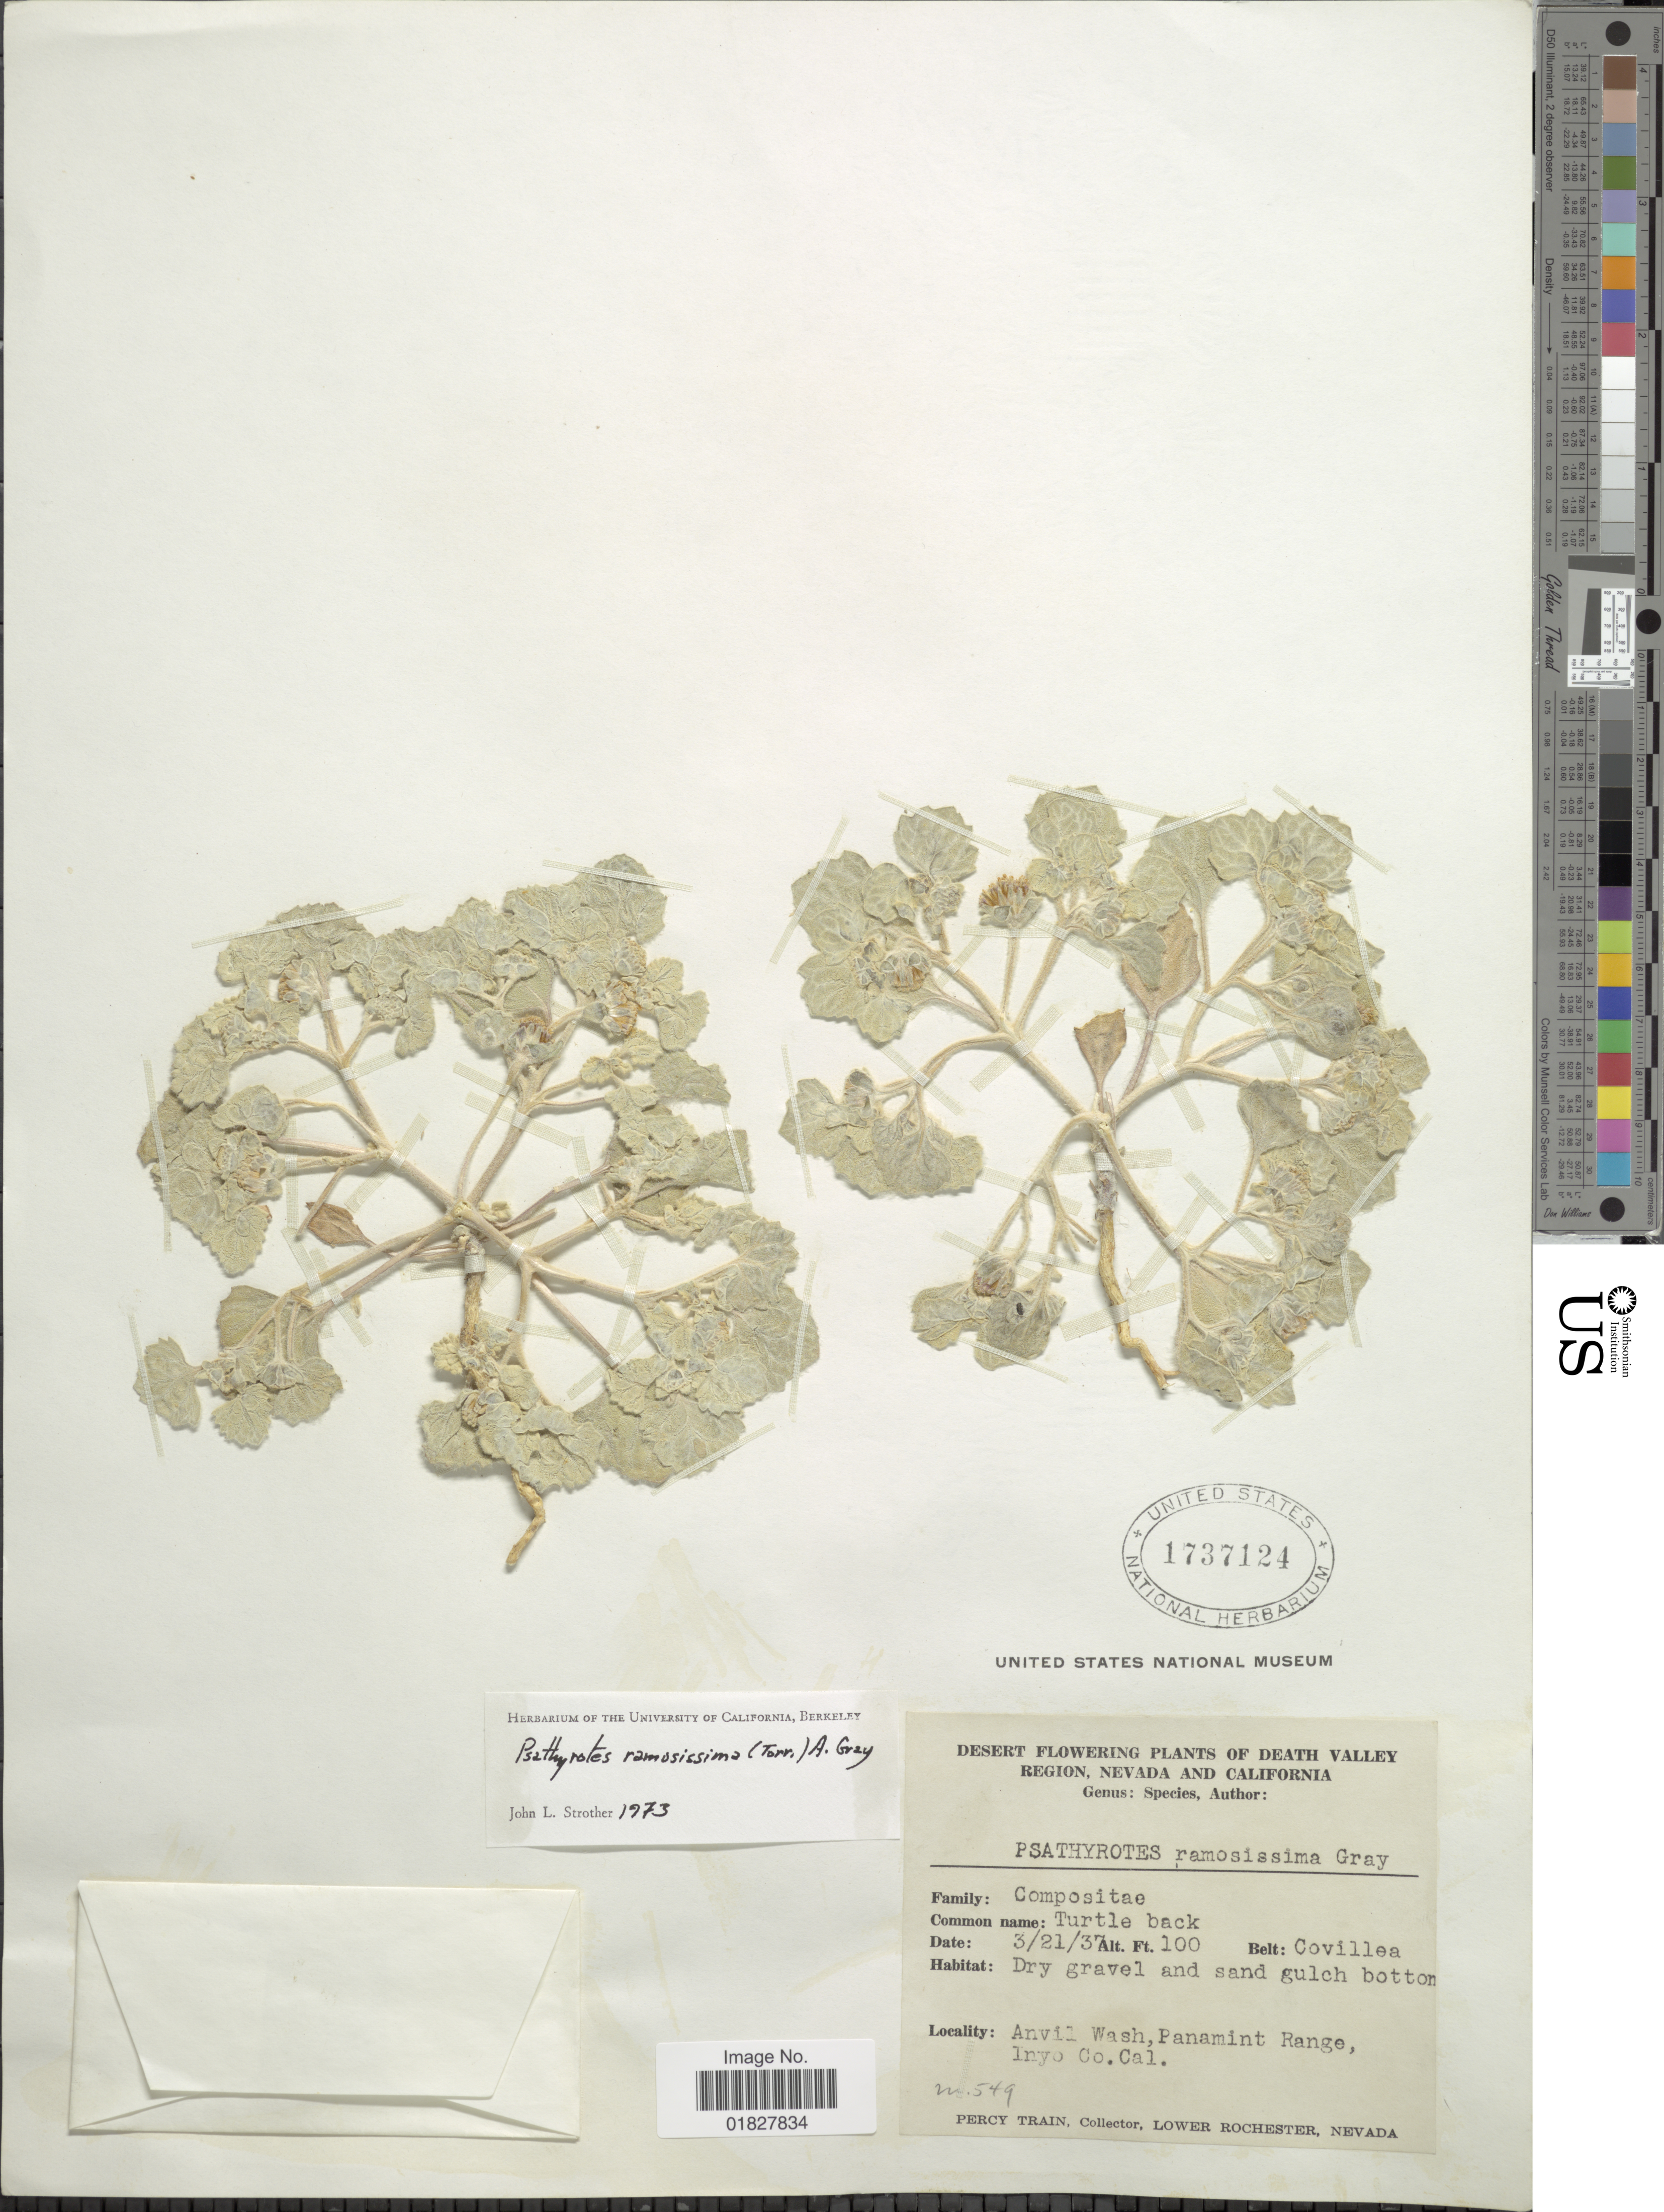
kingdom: Plantae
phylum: Tracheophyta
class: Magnoliopsida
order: Asterales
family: Asteraceae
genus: Psathyrotes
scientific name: Psathyrotes ramosissima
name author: (Torr.) A. Gray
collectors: P. Train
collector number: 549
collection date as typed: Transcribed d/m/y: 21/3/37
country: United States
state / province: California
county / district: Inyo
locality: Death Valley Region, Anvil Wash, Panamint Range, Inyo Co., Cal.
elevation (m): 30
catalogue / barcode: US 1737124